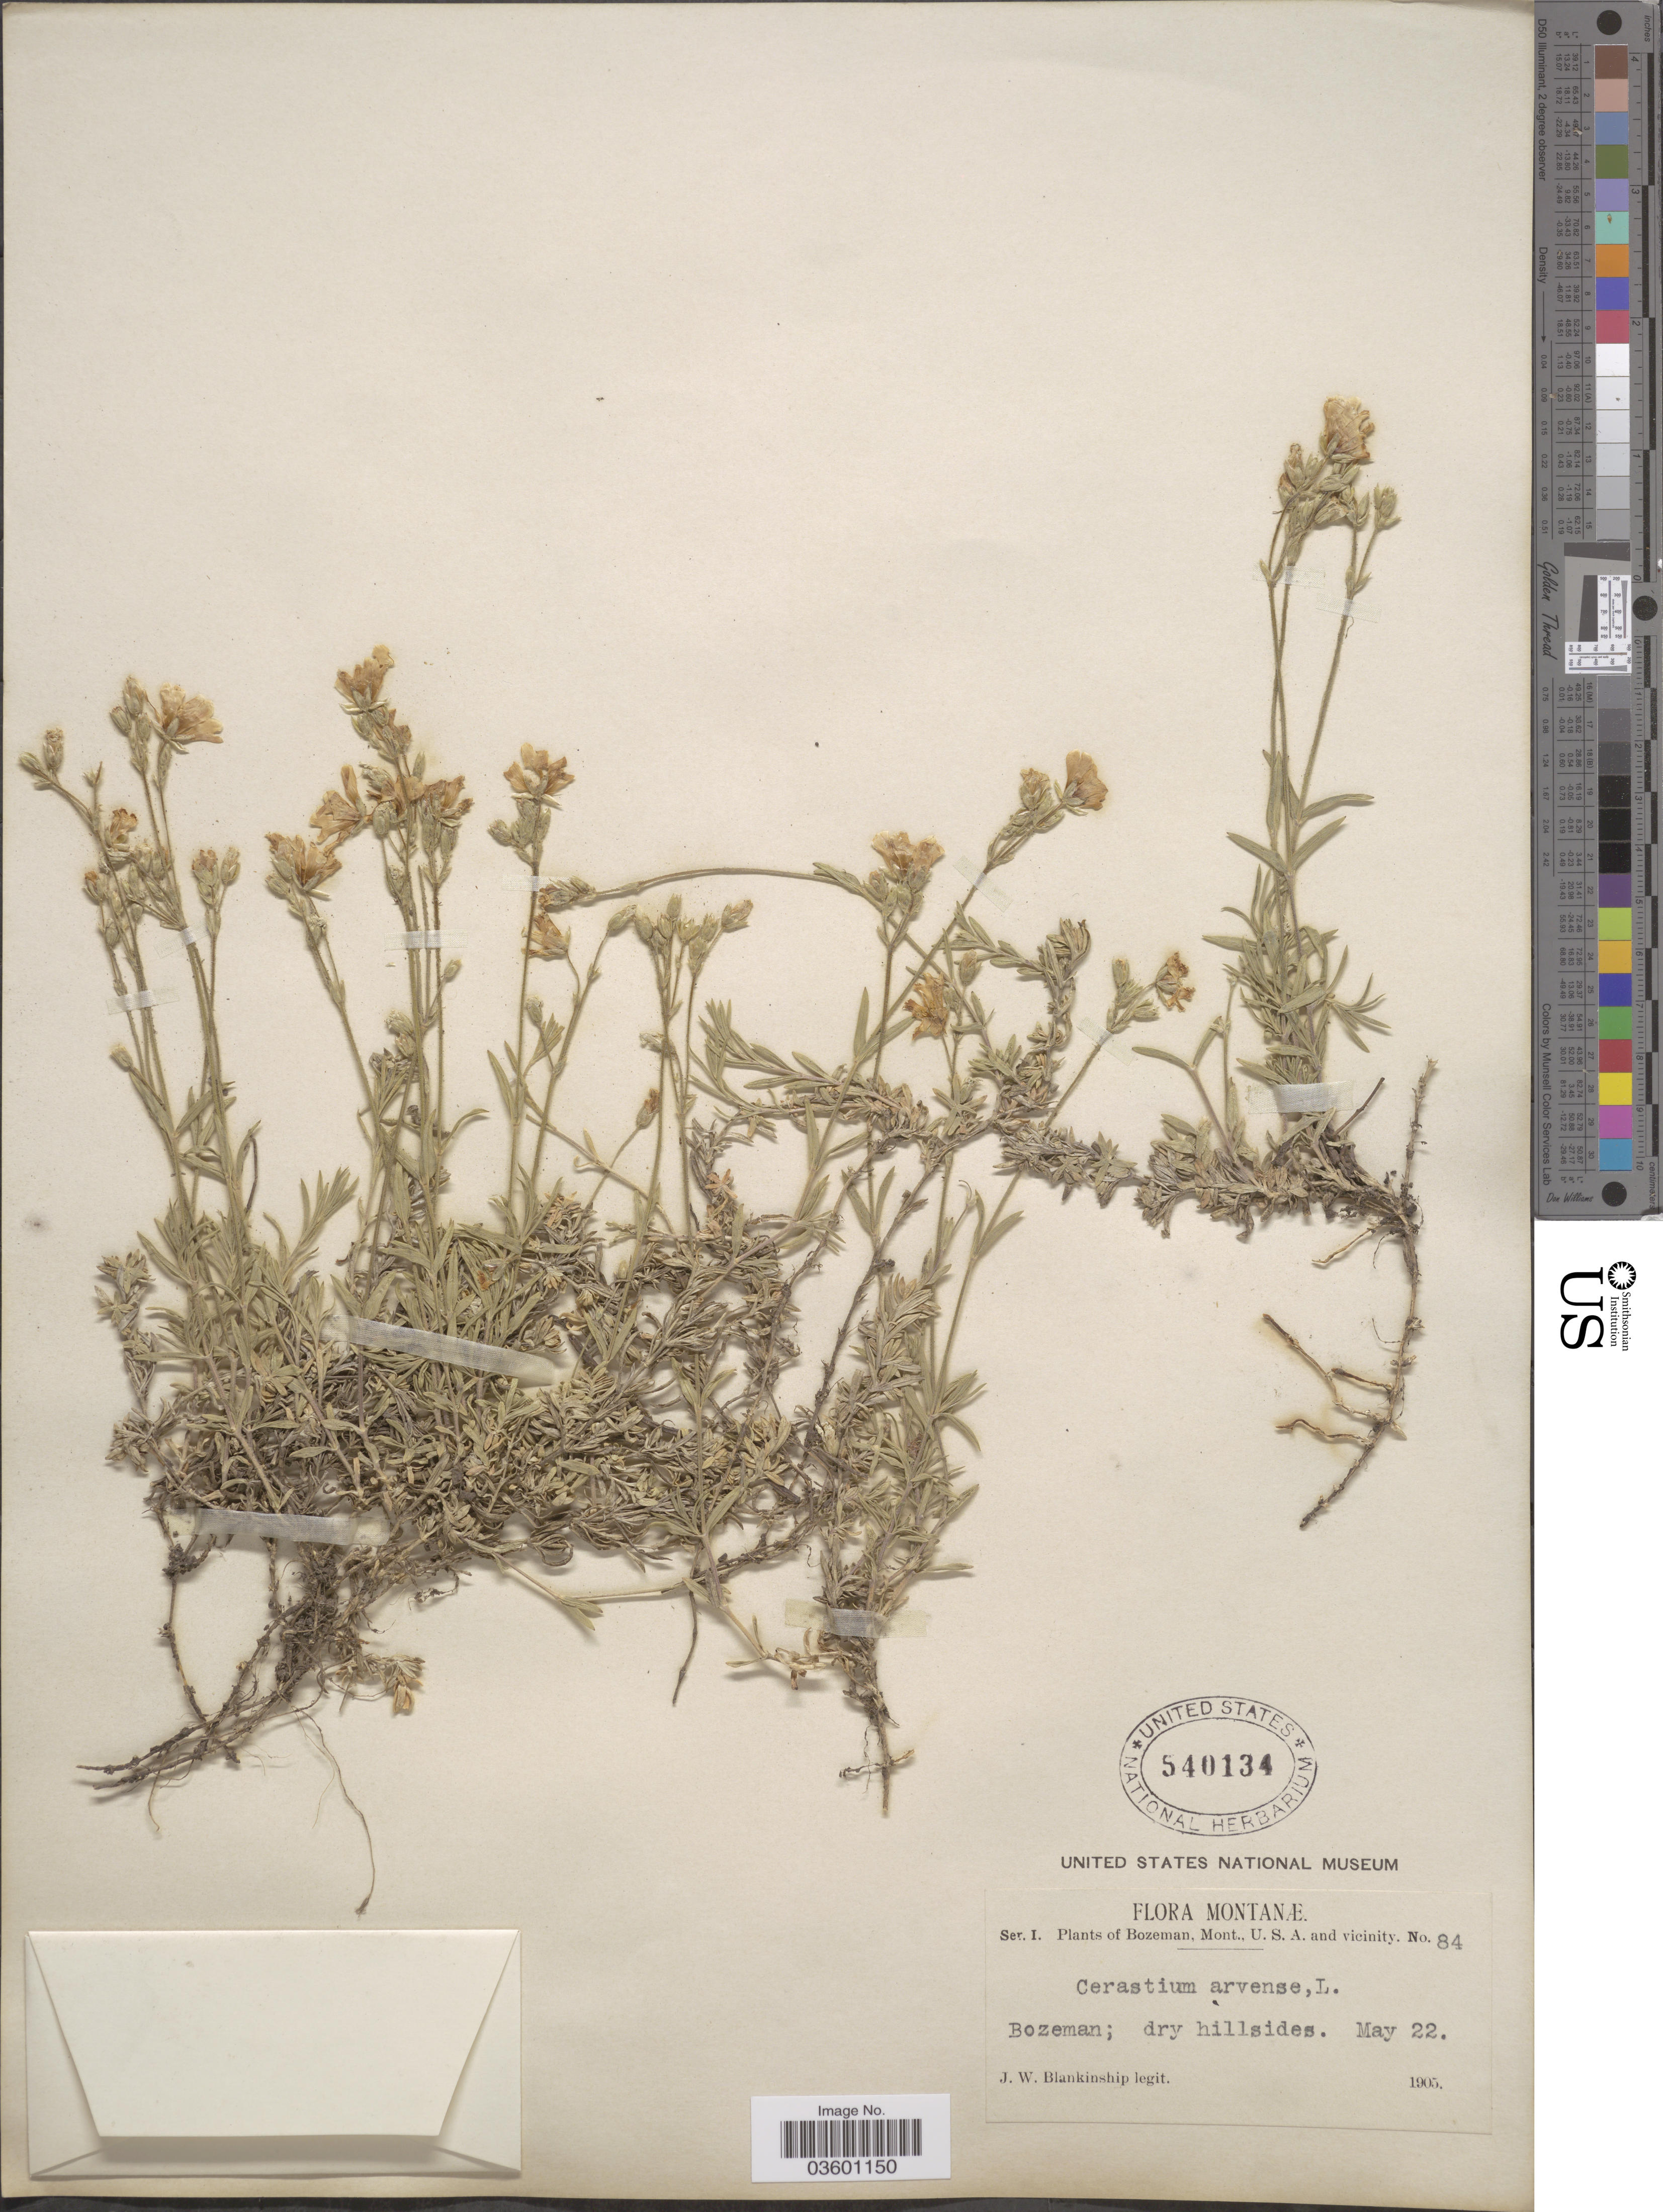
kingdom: Plantae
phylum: Tracheophyta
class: Magnoliopsida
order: Caryophyllales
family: Caryophyllaceae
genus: Cerastium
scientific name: Cerastium arvense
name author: L.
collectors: J. W. Blankinship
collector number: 84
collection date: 1905-05-22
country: United States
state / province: Montana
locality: Bozeman. U. S. A. and vicinity.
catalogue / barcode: US 540134